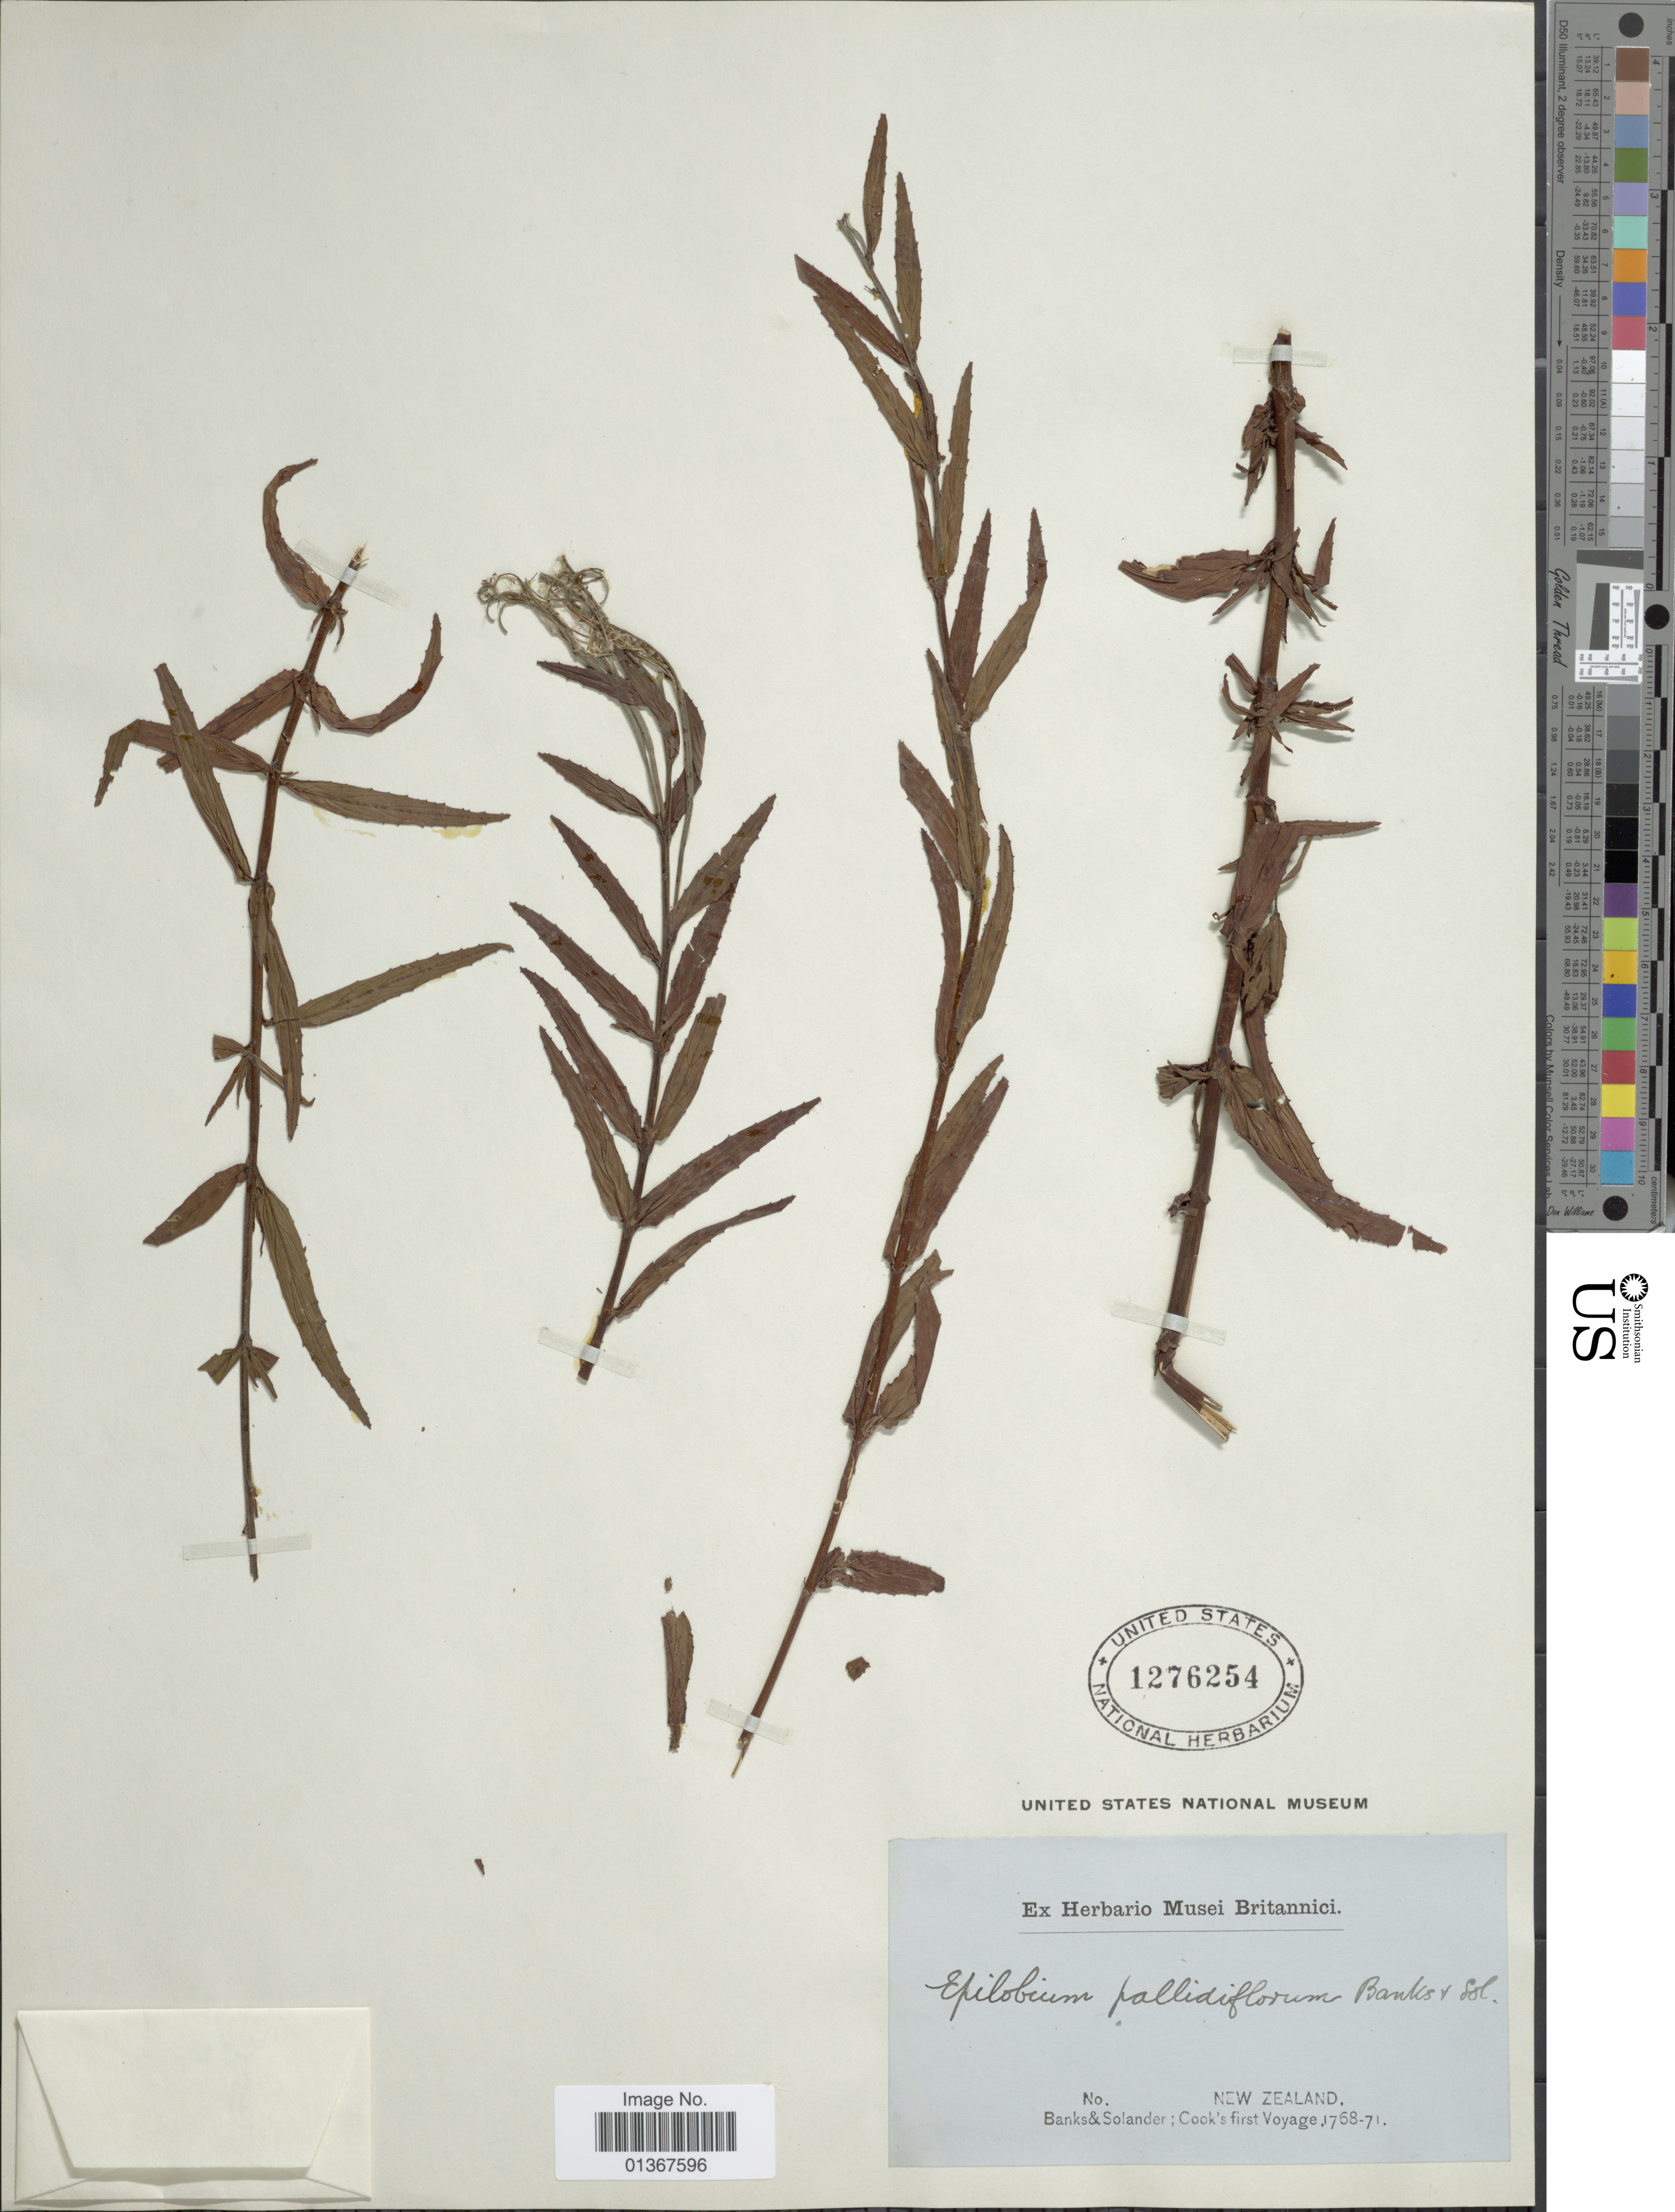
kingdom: Plantae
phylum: Tracheophyta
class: Magnoliopsida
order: Myrtales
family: Onagraceae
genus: Epilobium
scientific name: Epilobium pallidiflorum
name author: Sol. ex A. Cunn.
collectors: -- Banks & Solander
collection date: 1768/1771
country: New Zealand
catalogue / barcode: US 1276254